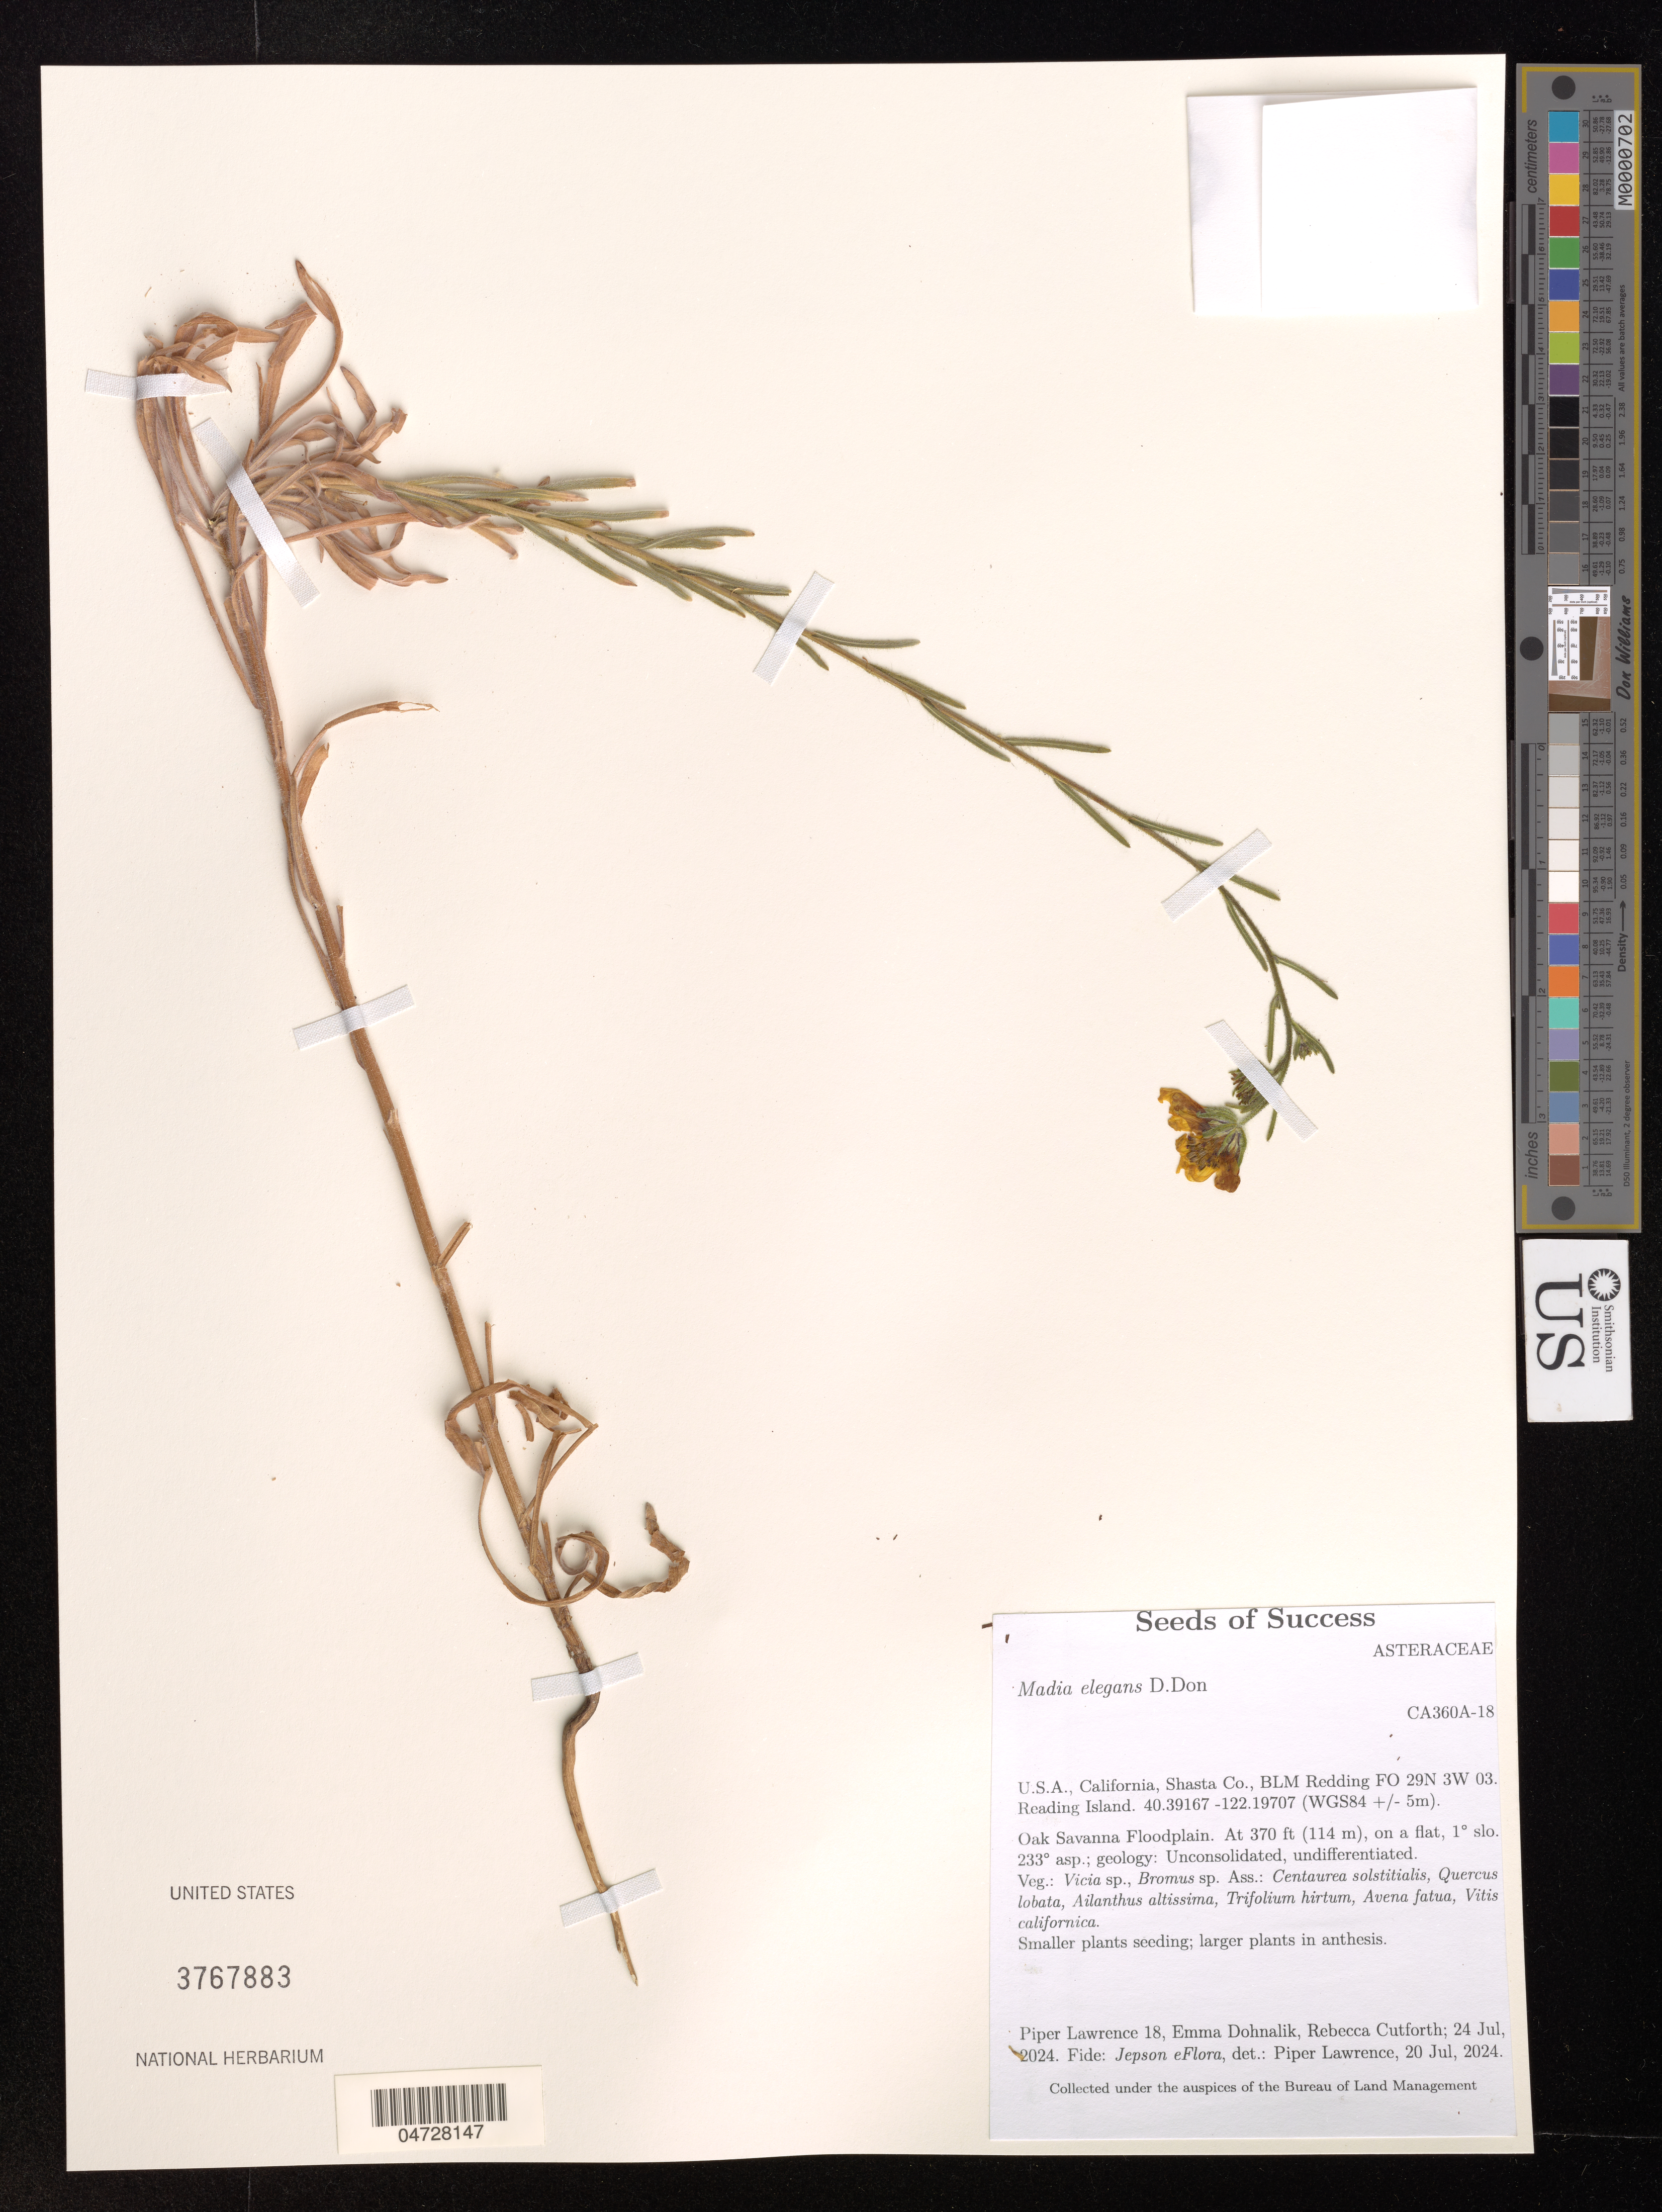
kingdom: Plantae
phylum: Tracheophyta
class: Magnoliopsida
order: Asterales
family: Asteraceae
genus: Madia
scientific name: Madia elegans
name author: D. Don ex Lindl.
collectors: P. Lawrence, E. Dohnalik & E. Cutforth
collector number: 18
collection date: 2024-07-24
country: United States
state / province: California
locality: Shasta Co., BLM Redding FO 29N 3W 03. Reading Island.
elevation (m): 113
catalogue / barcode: US 3767883